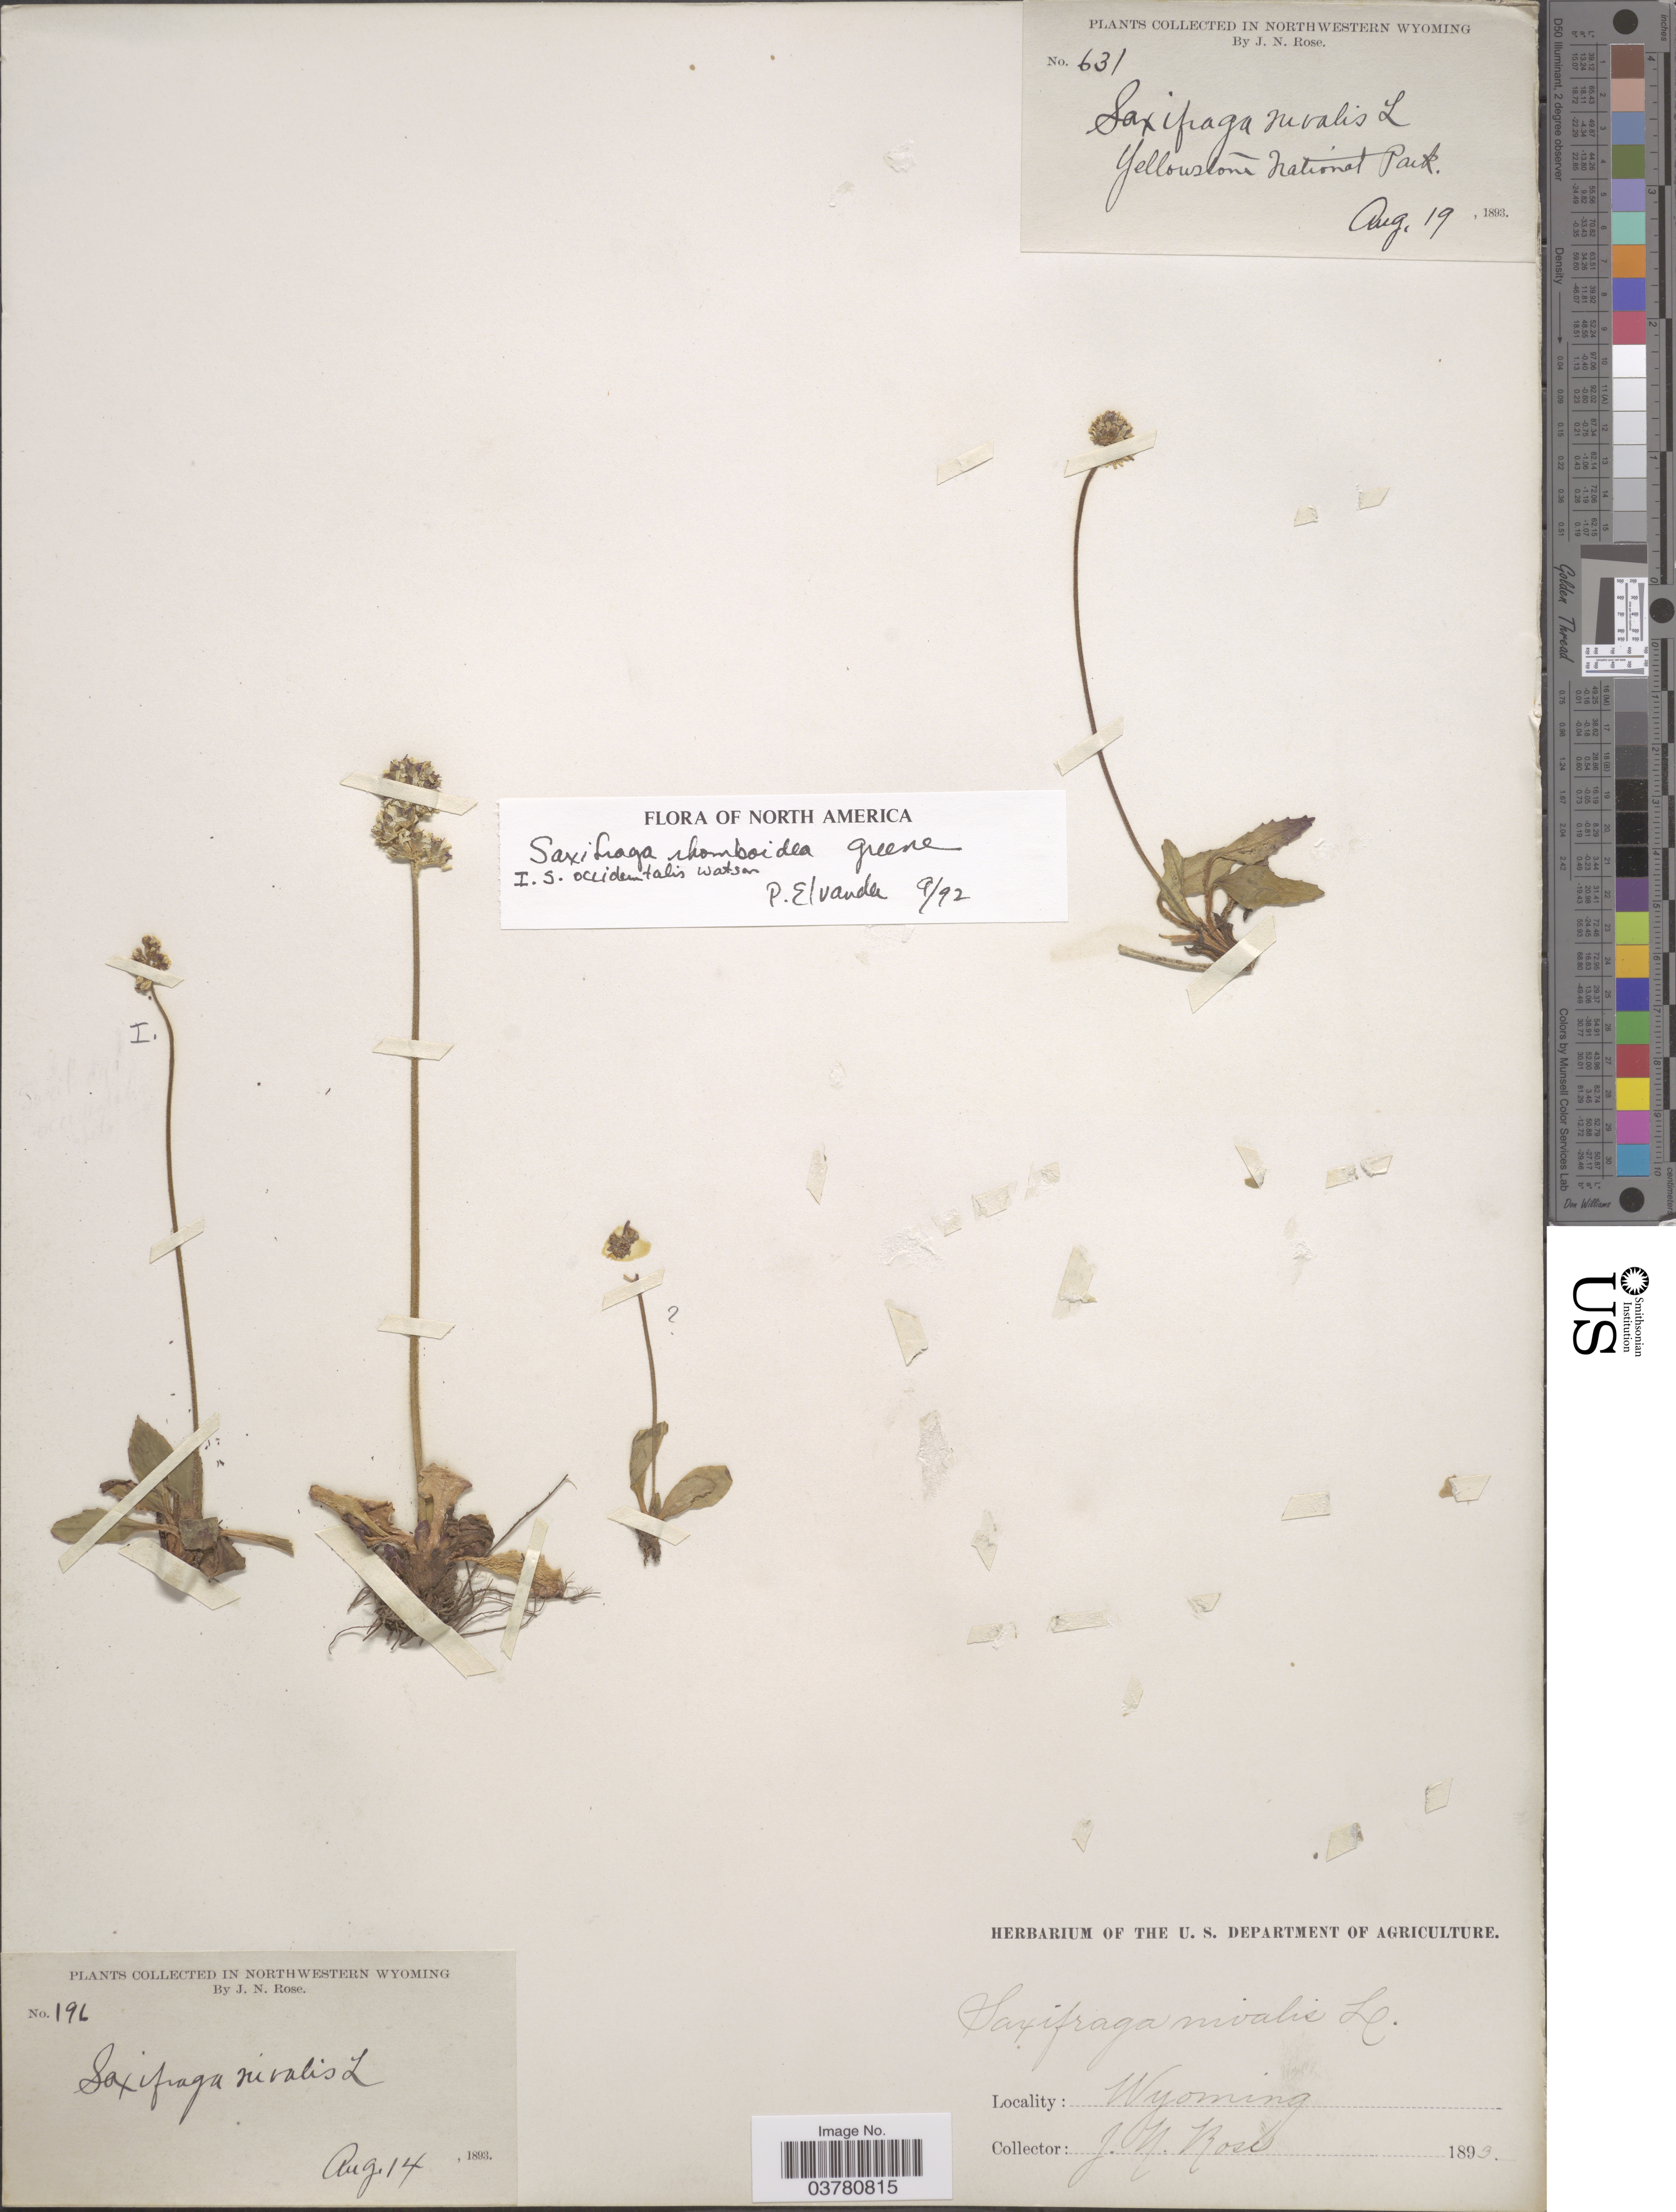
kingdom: Plantae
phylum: Tracheophyta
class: Magnoliopsida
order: Saxifragales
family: Saxifragaceae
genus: Micranthes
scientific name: Micranthes rhomboidea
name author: (Greene) Small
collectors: J. N. Rose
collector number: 631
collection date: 1893-08-19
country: United States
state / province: Wyoming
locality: In Northwestern Wyoming. Yellowstone National Park.